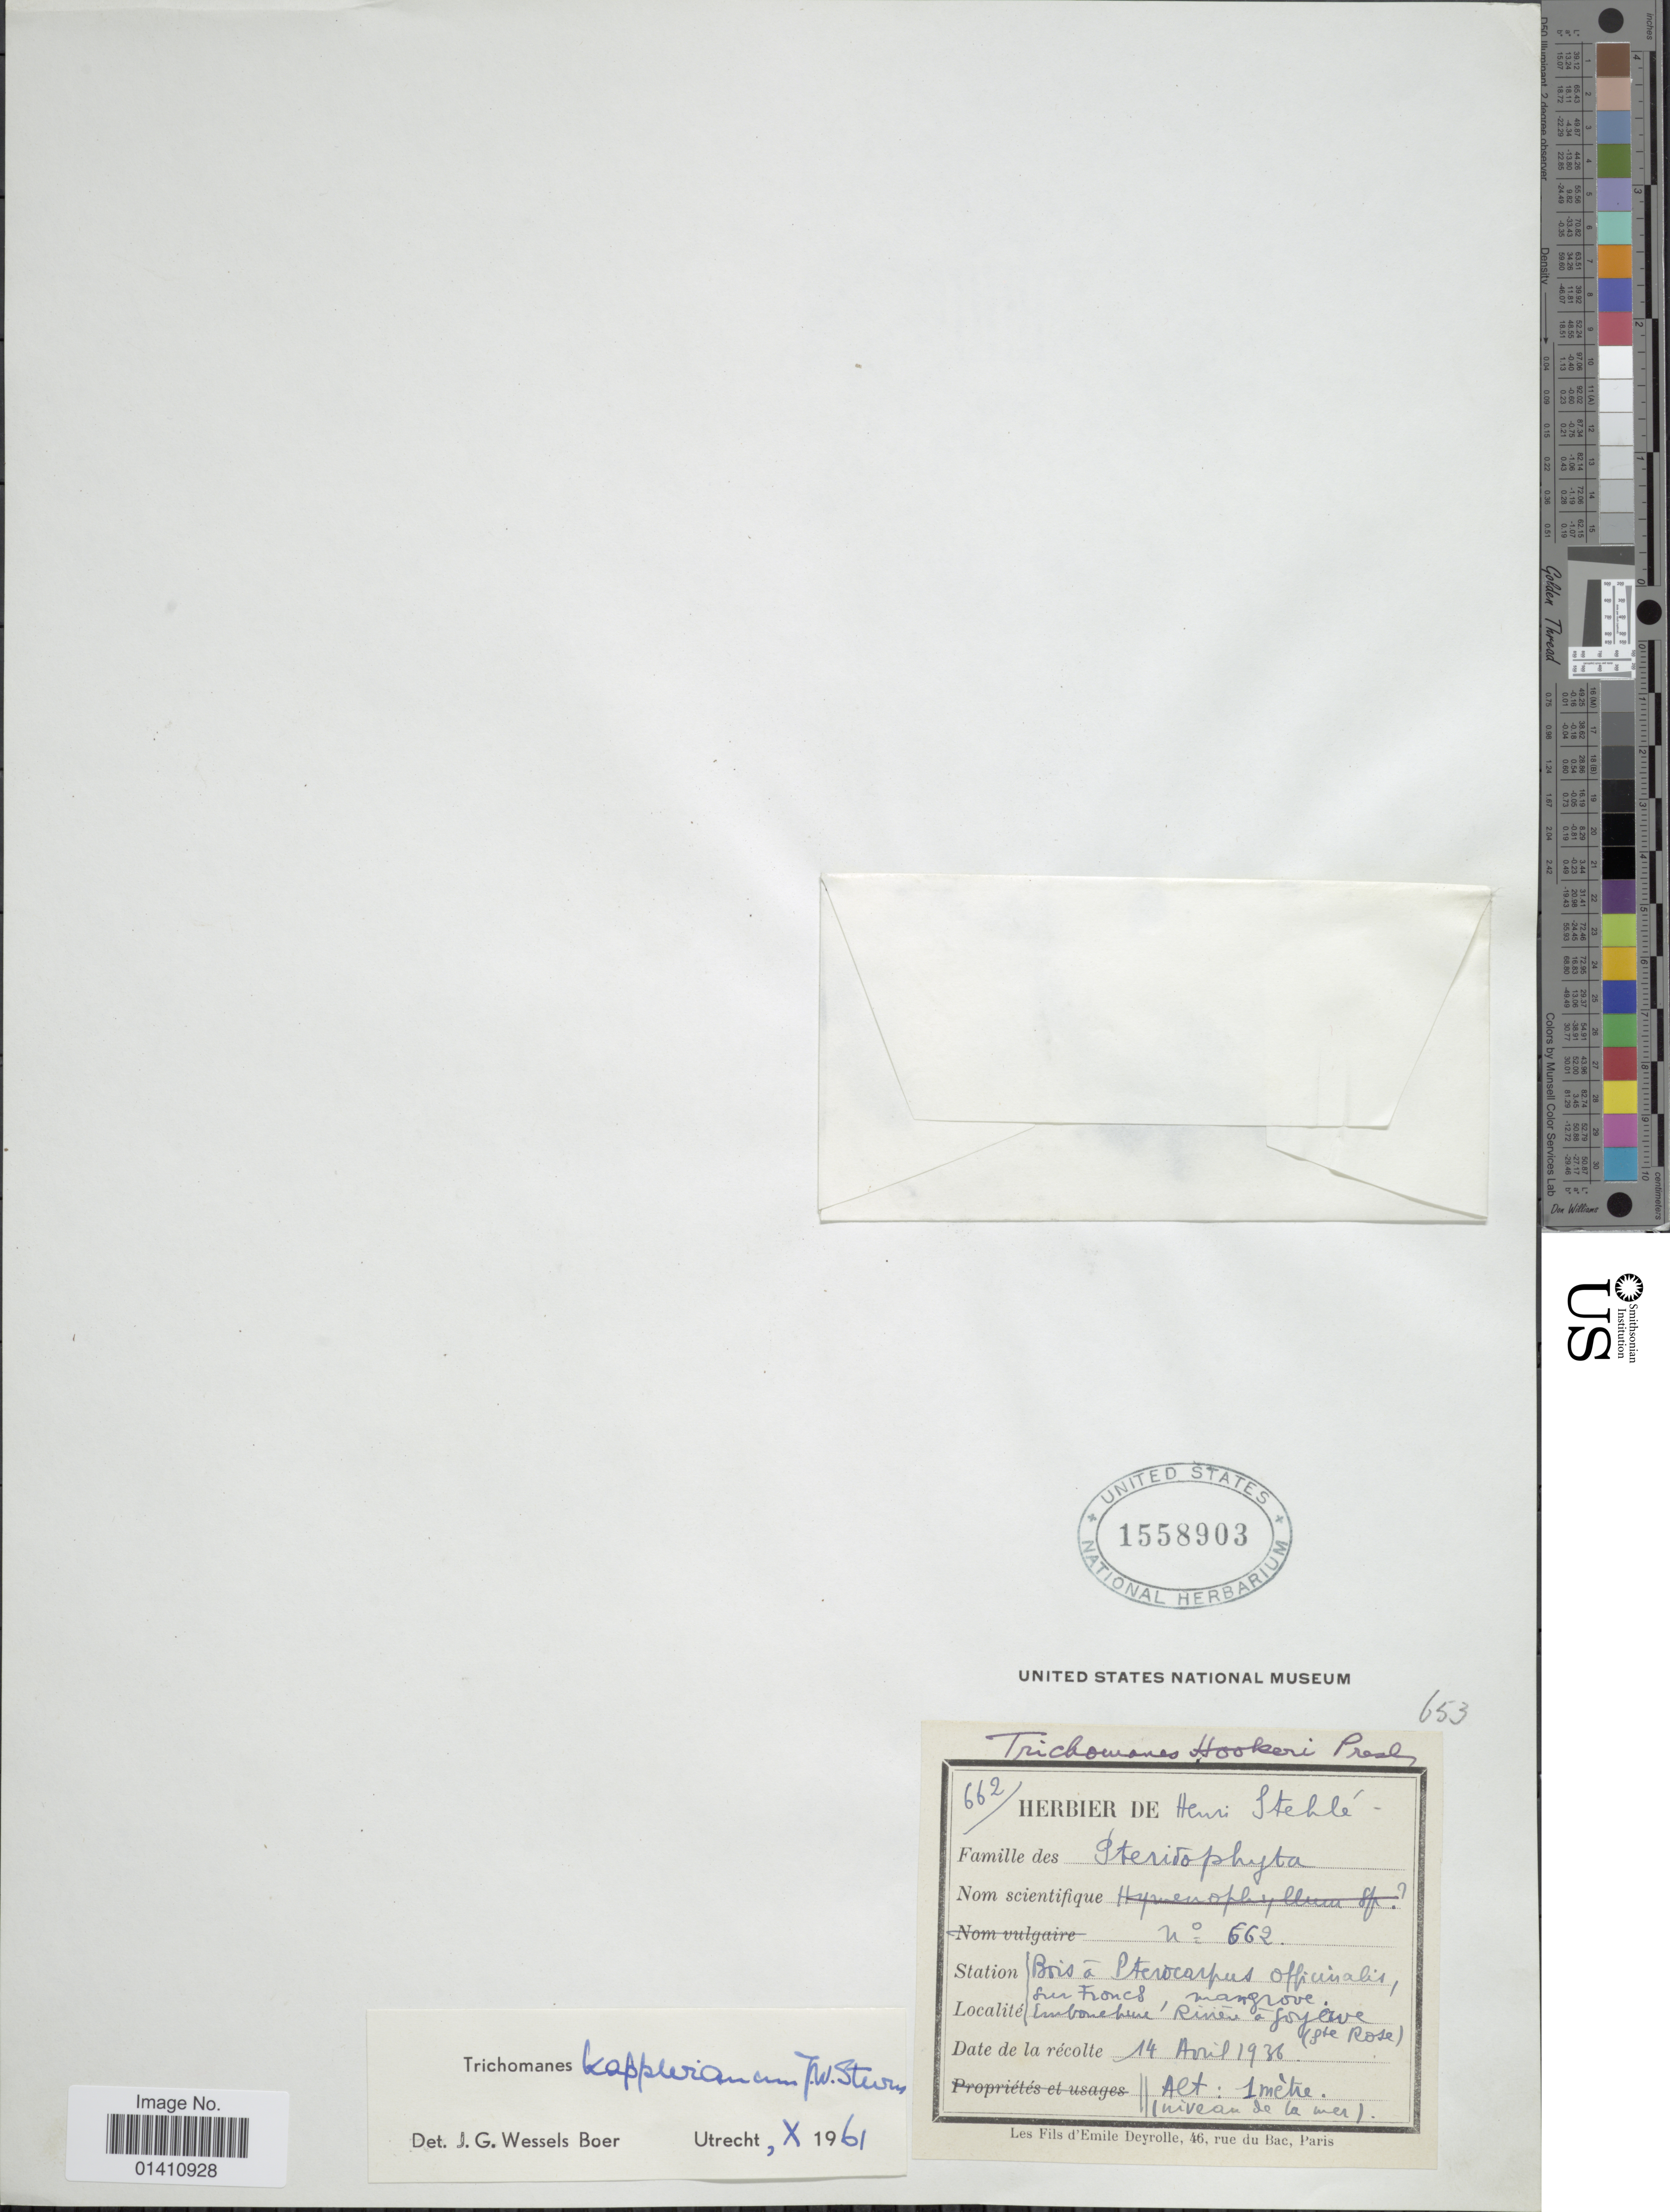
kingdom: Plantae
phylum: Tracheophyta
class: Polypodiopsida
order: Hymenophyllales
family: Hymenophyllaceae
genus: Didymoglossum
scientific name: Didymoglossum kapplerianum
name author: (Sturm) Ebihara & Dubuisson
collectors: H. Stehlé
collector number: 662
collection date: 1936-04-14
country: Guadeloupe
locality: Rivière Goyave (Ste Rose).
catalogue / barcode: US 1558903